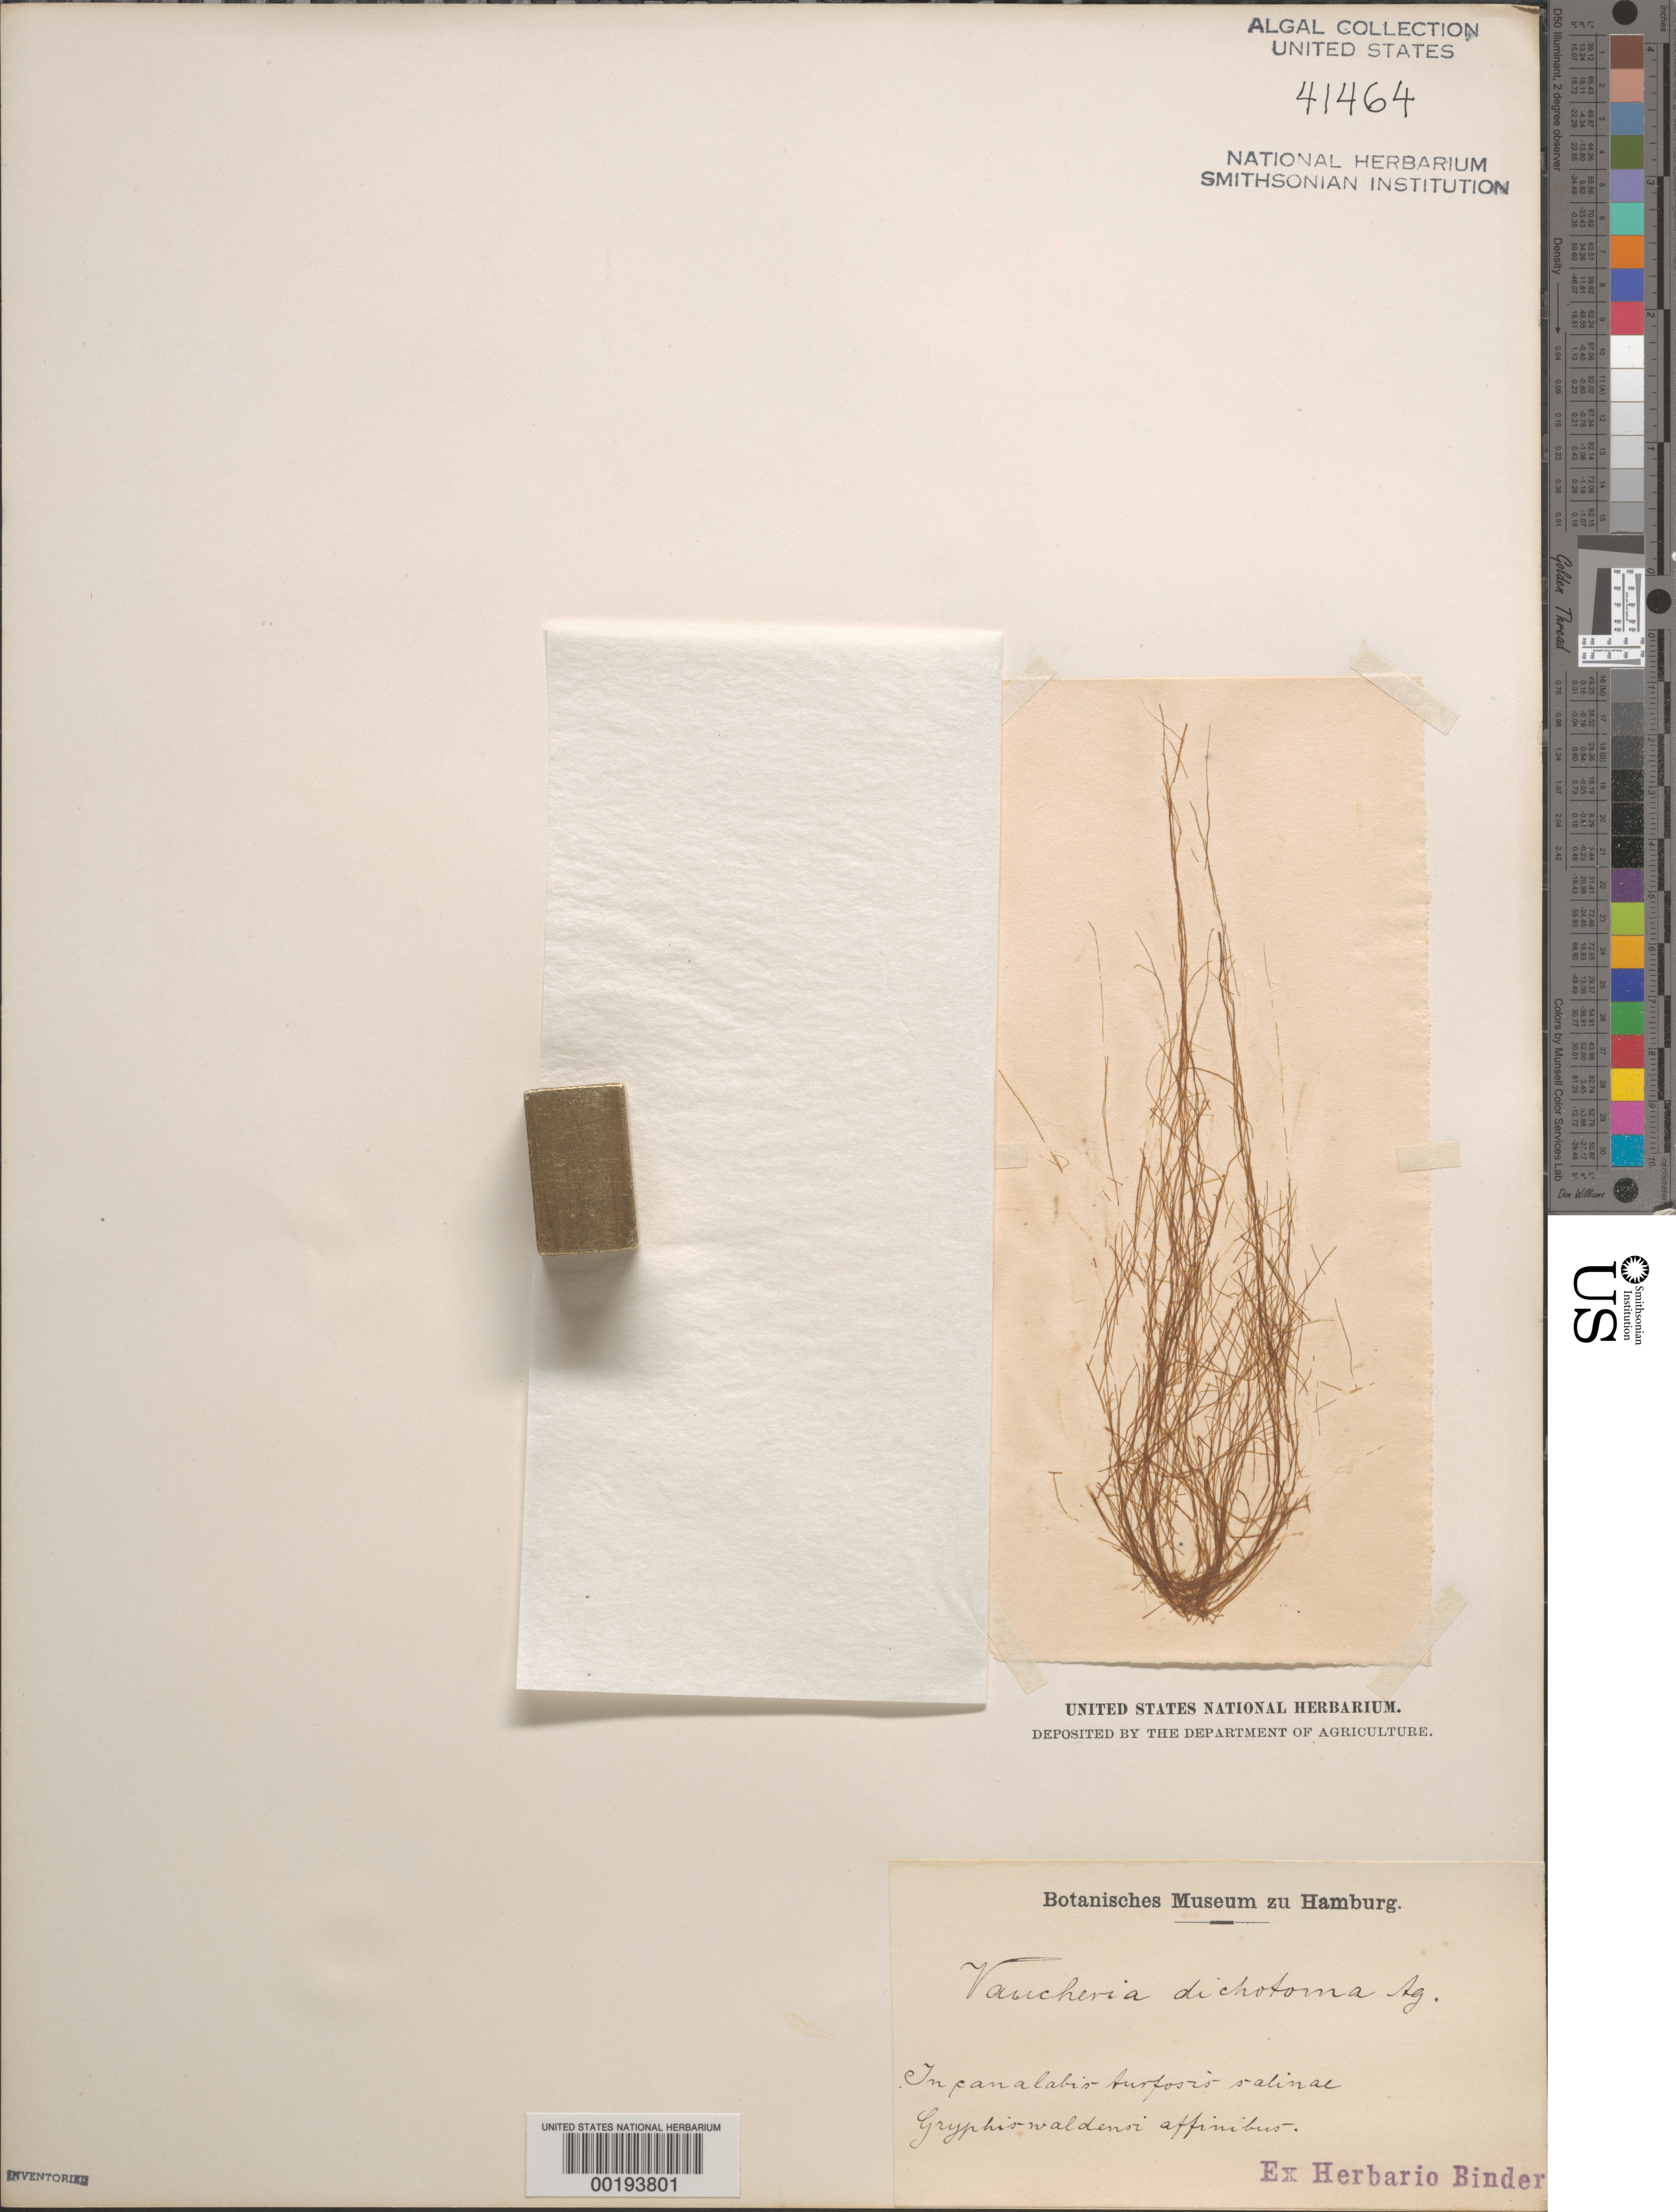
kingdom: Chromista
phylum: Ochrophyta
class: Xanthophyceae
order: Vaucheriales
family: Vaucheriaceae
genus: Vaucheria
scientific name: Vaucheria dichotoma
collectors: F. Binder (herbarium)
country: Germany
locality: Gryphiswald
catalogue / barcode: US 41464